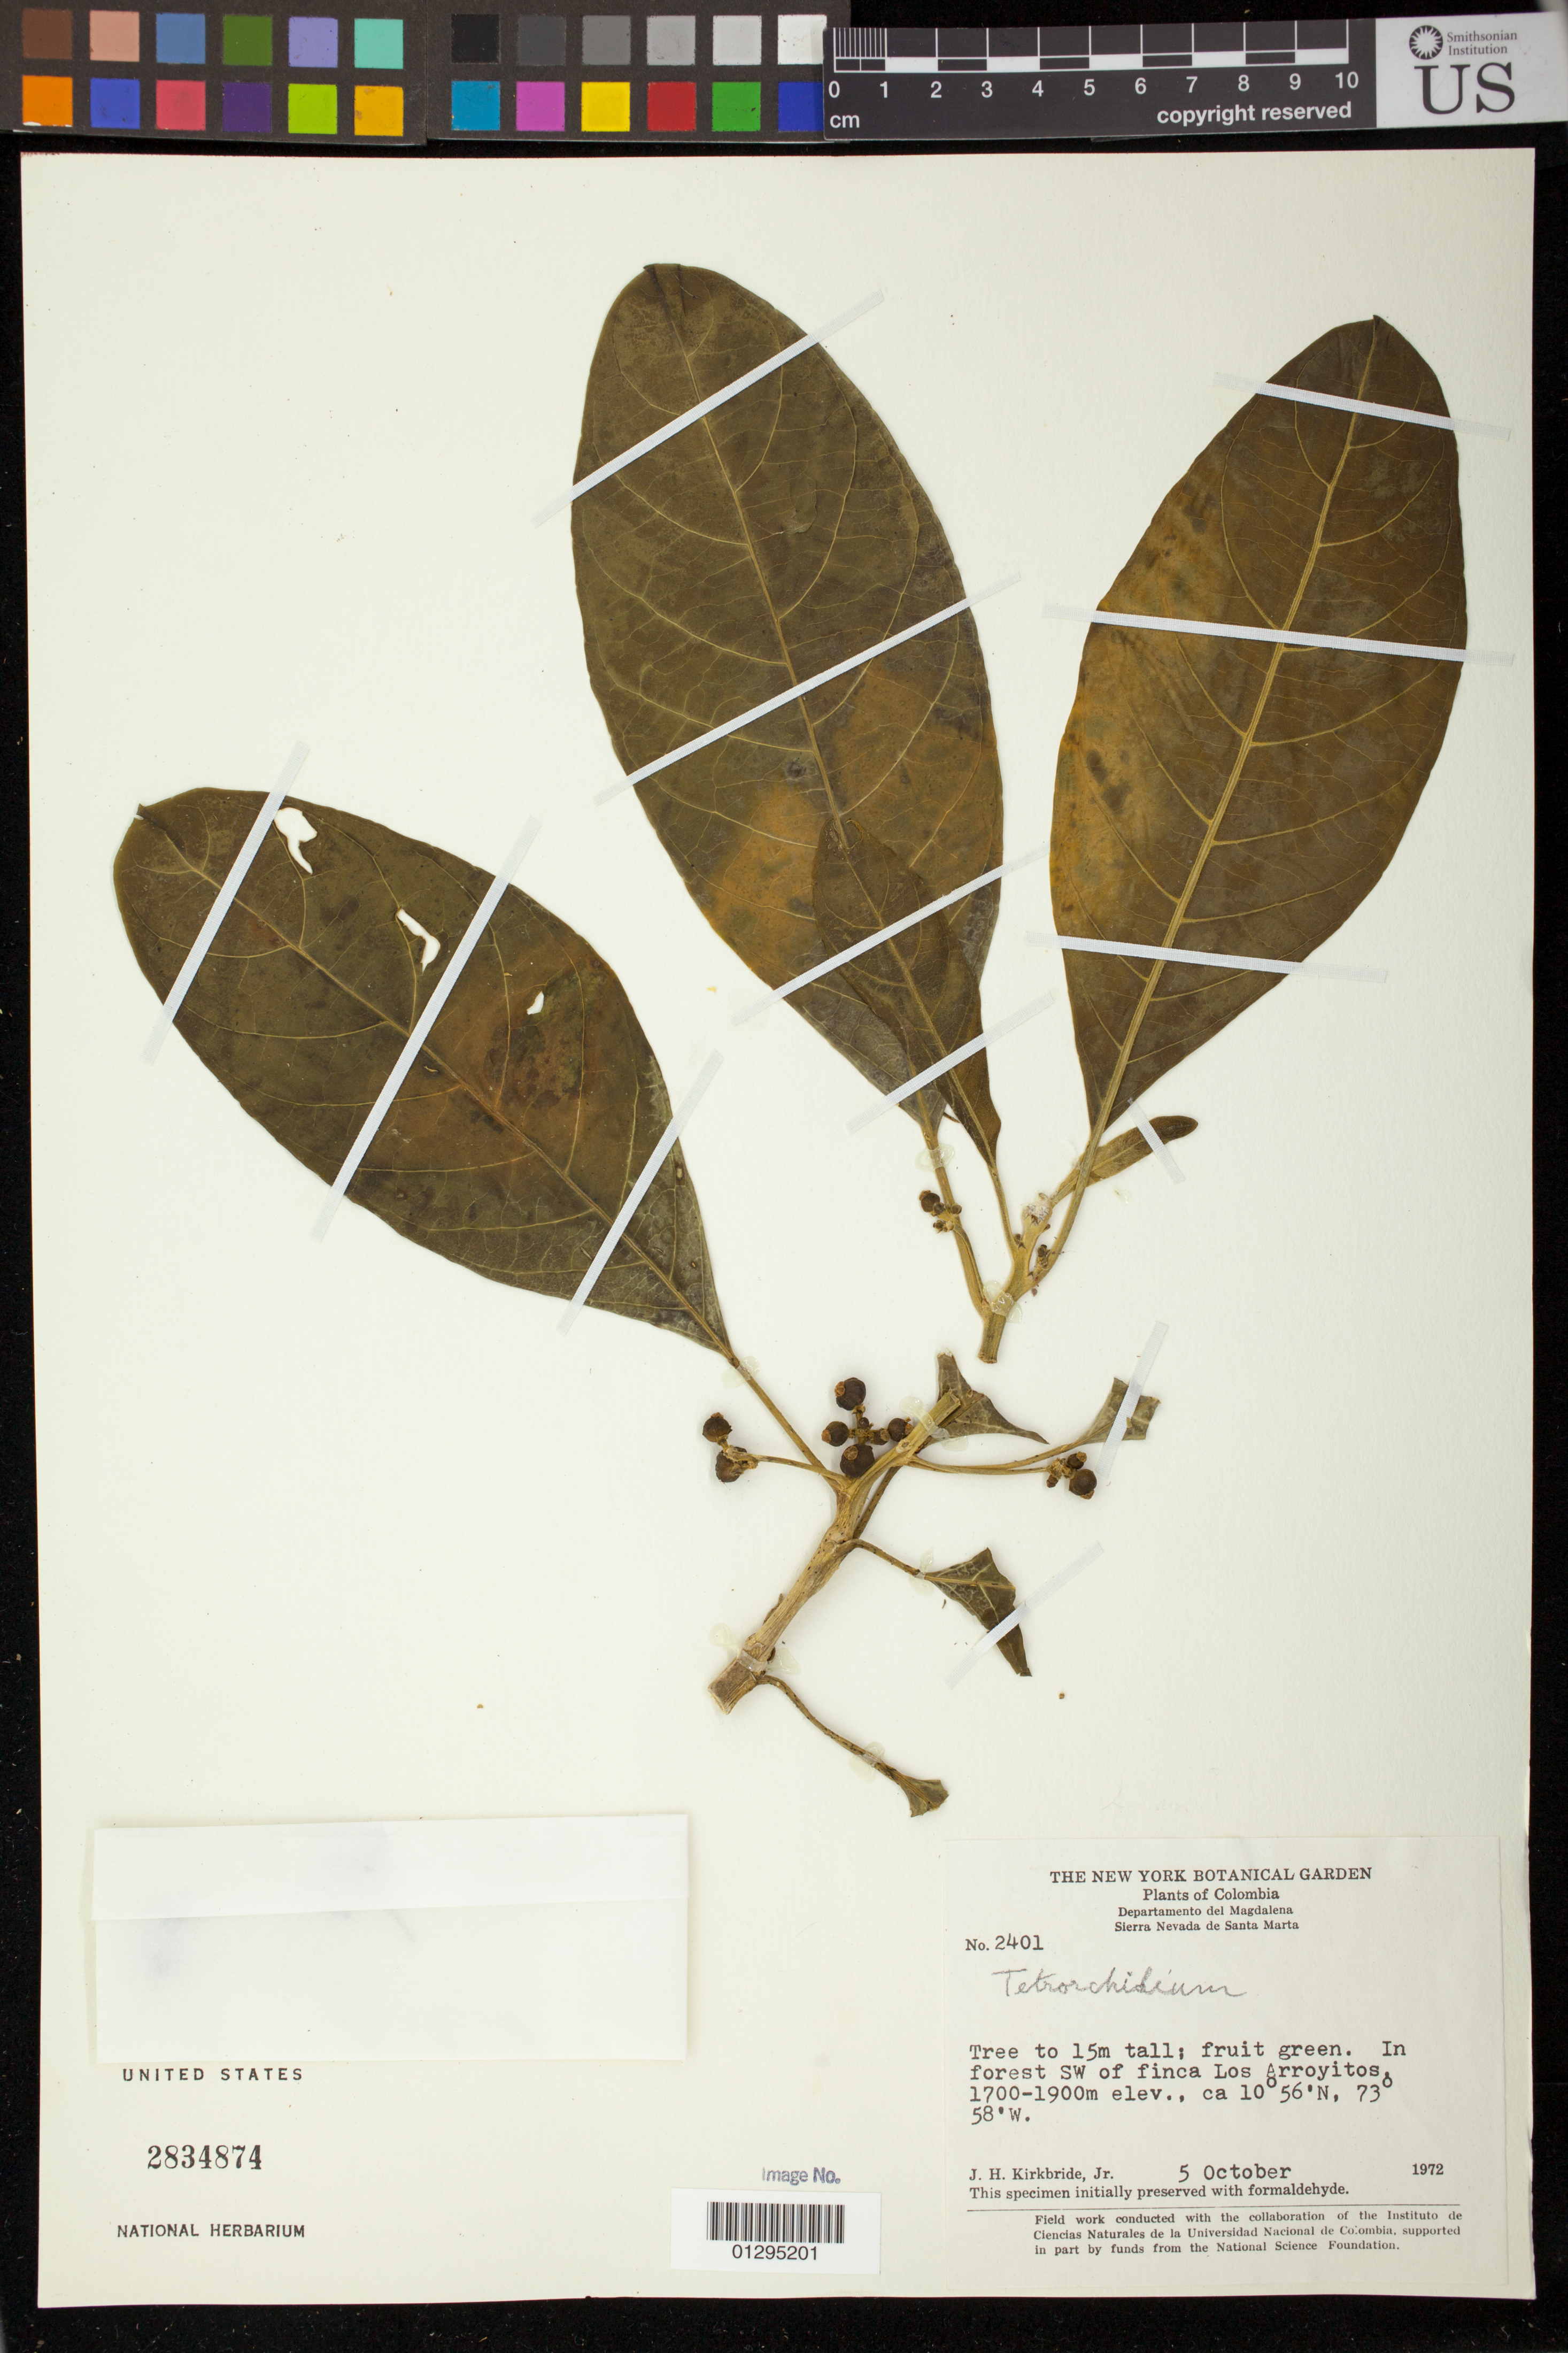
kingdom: Plantae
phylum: Tracheophyta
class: Magnoliopsida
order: Malpighiales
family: Euphorbiaceae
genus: Tetrorchidium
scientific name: Tetrorchidium sp.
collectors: J. H. Kirkbride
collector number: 2401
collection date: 1972-10-05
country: Colombia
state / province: Magdalena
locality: Sierra Nevada de Santa Marta. In forest SW of finca Los Arroyitos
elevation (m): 1700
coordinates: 10°56'N, 73°58'W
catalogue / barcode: US 2834874